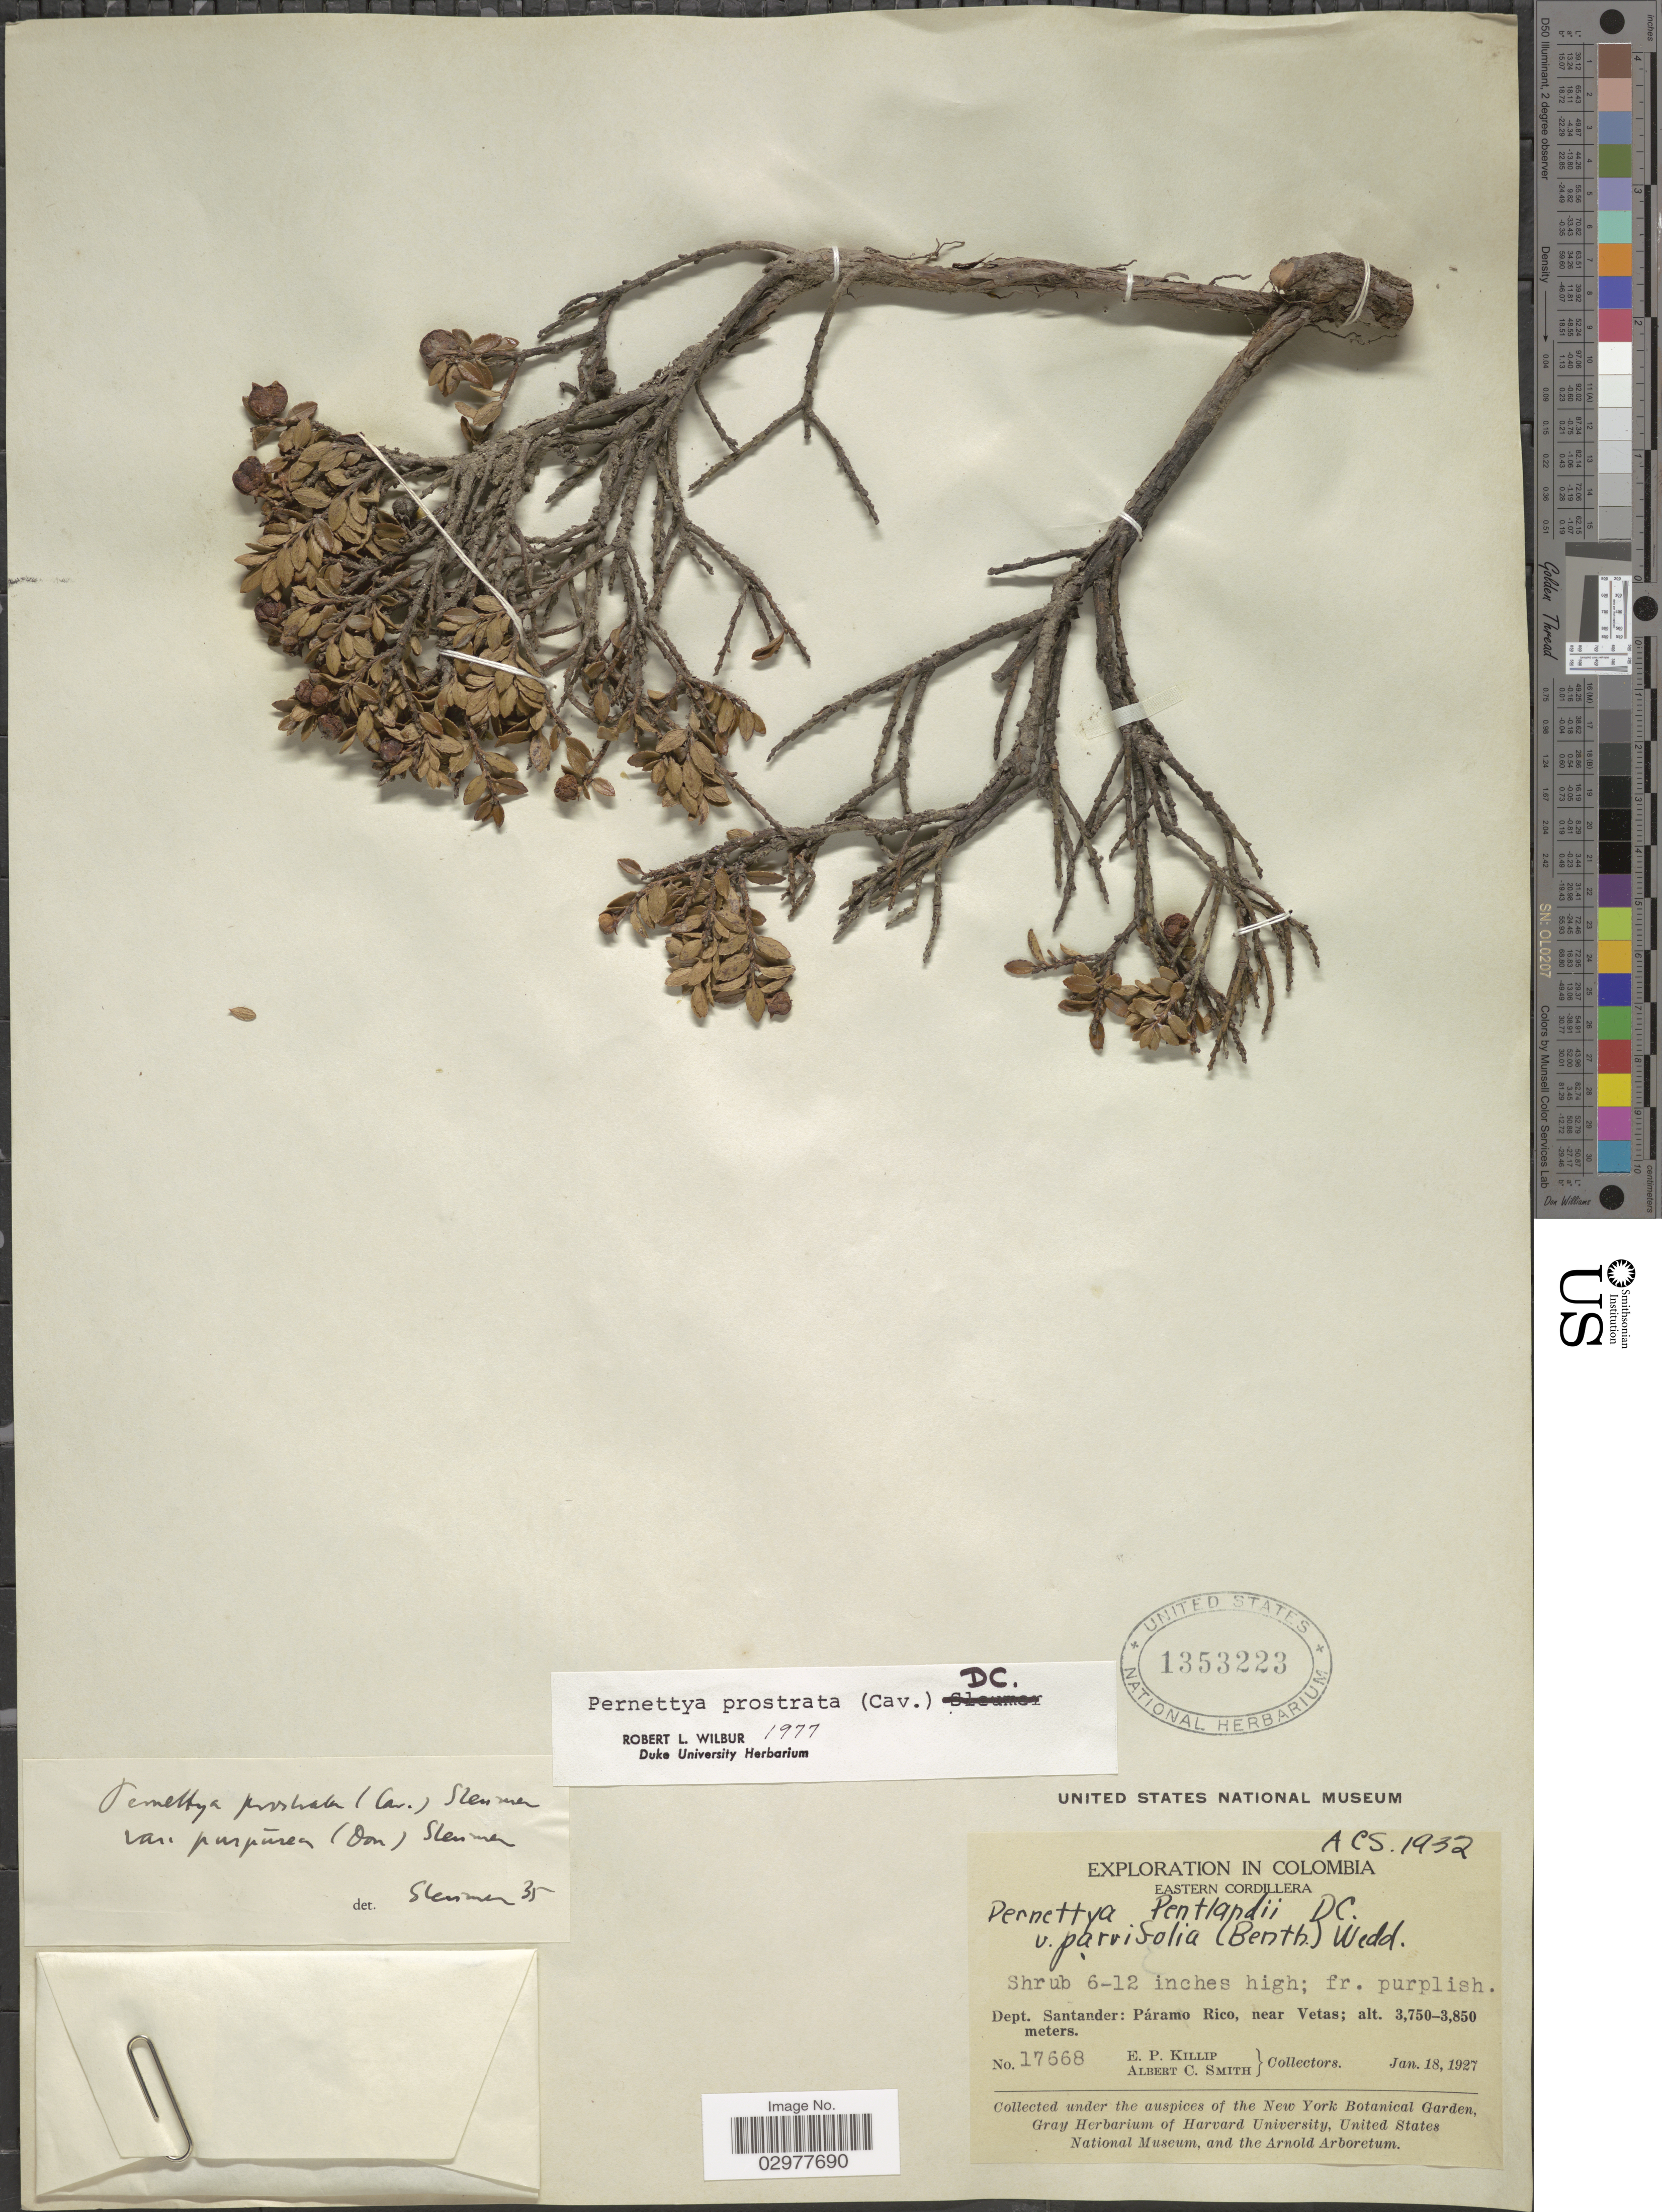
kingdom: Plantae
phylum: Tracheophyta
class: Magnoliopsida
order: Ericales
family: Ericaceae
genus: Pernettya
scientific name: Pernettya prostrata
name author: (Cav.) DC.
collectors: E. P. Killip & A. C. Smith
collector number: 17668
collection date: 1927-01-18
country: Colombia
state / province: Santander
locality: Eastern Cordillera, Dept. Santander: Páramo Rico, near Vetas.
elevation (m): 3750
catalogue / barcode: US 1353223